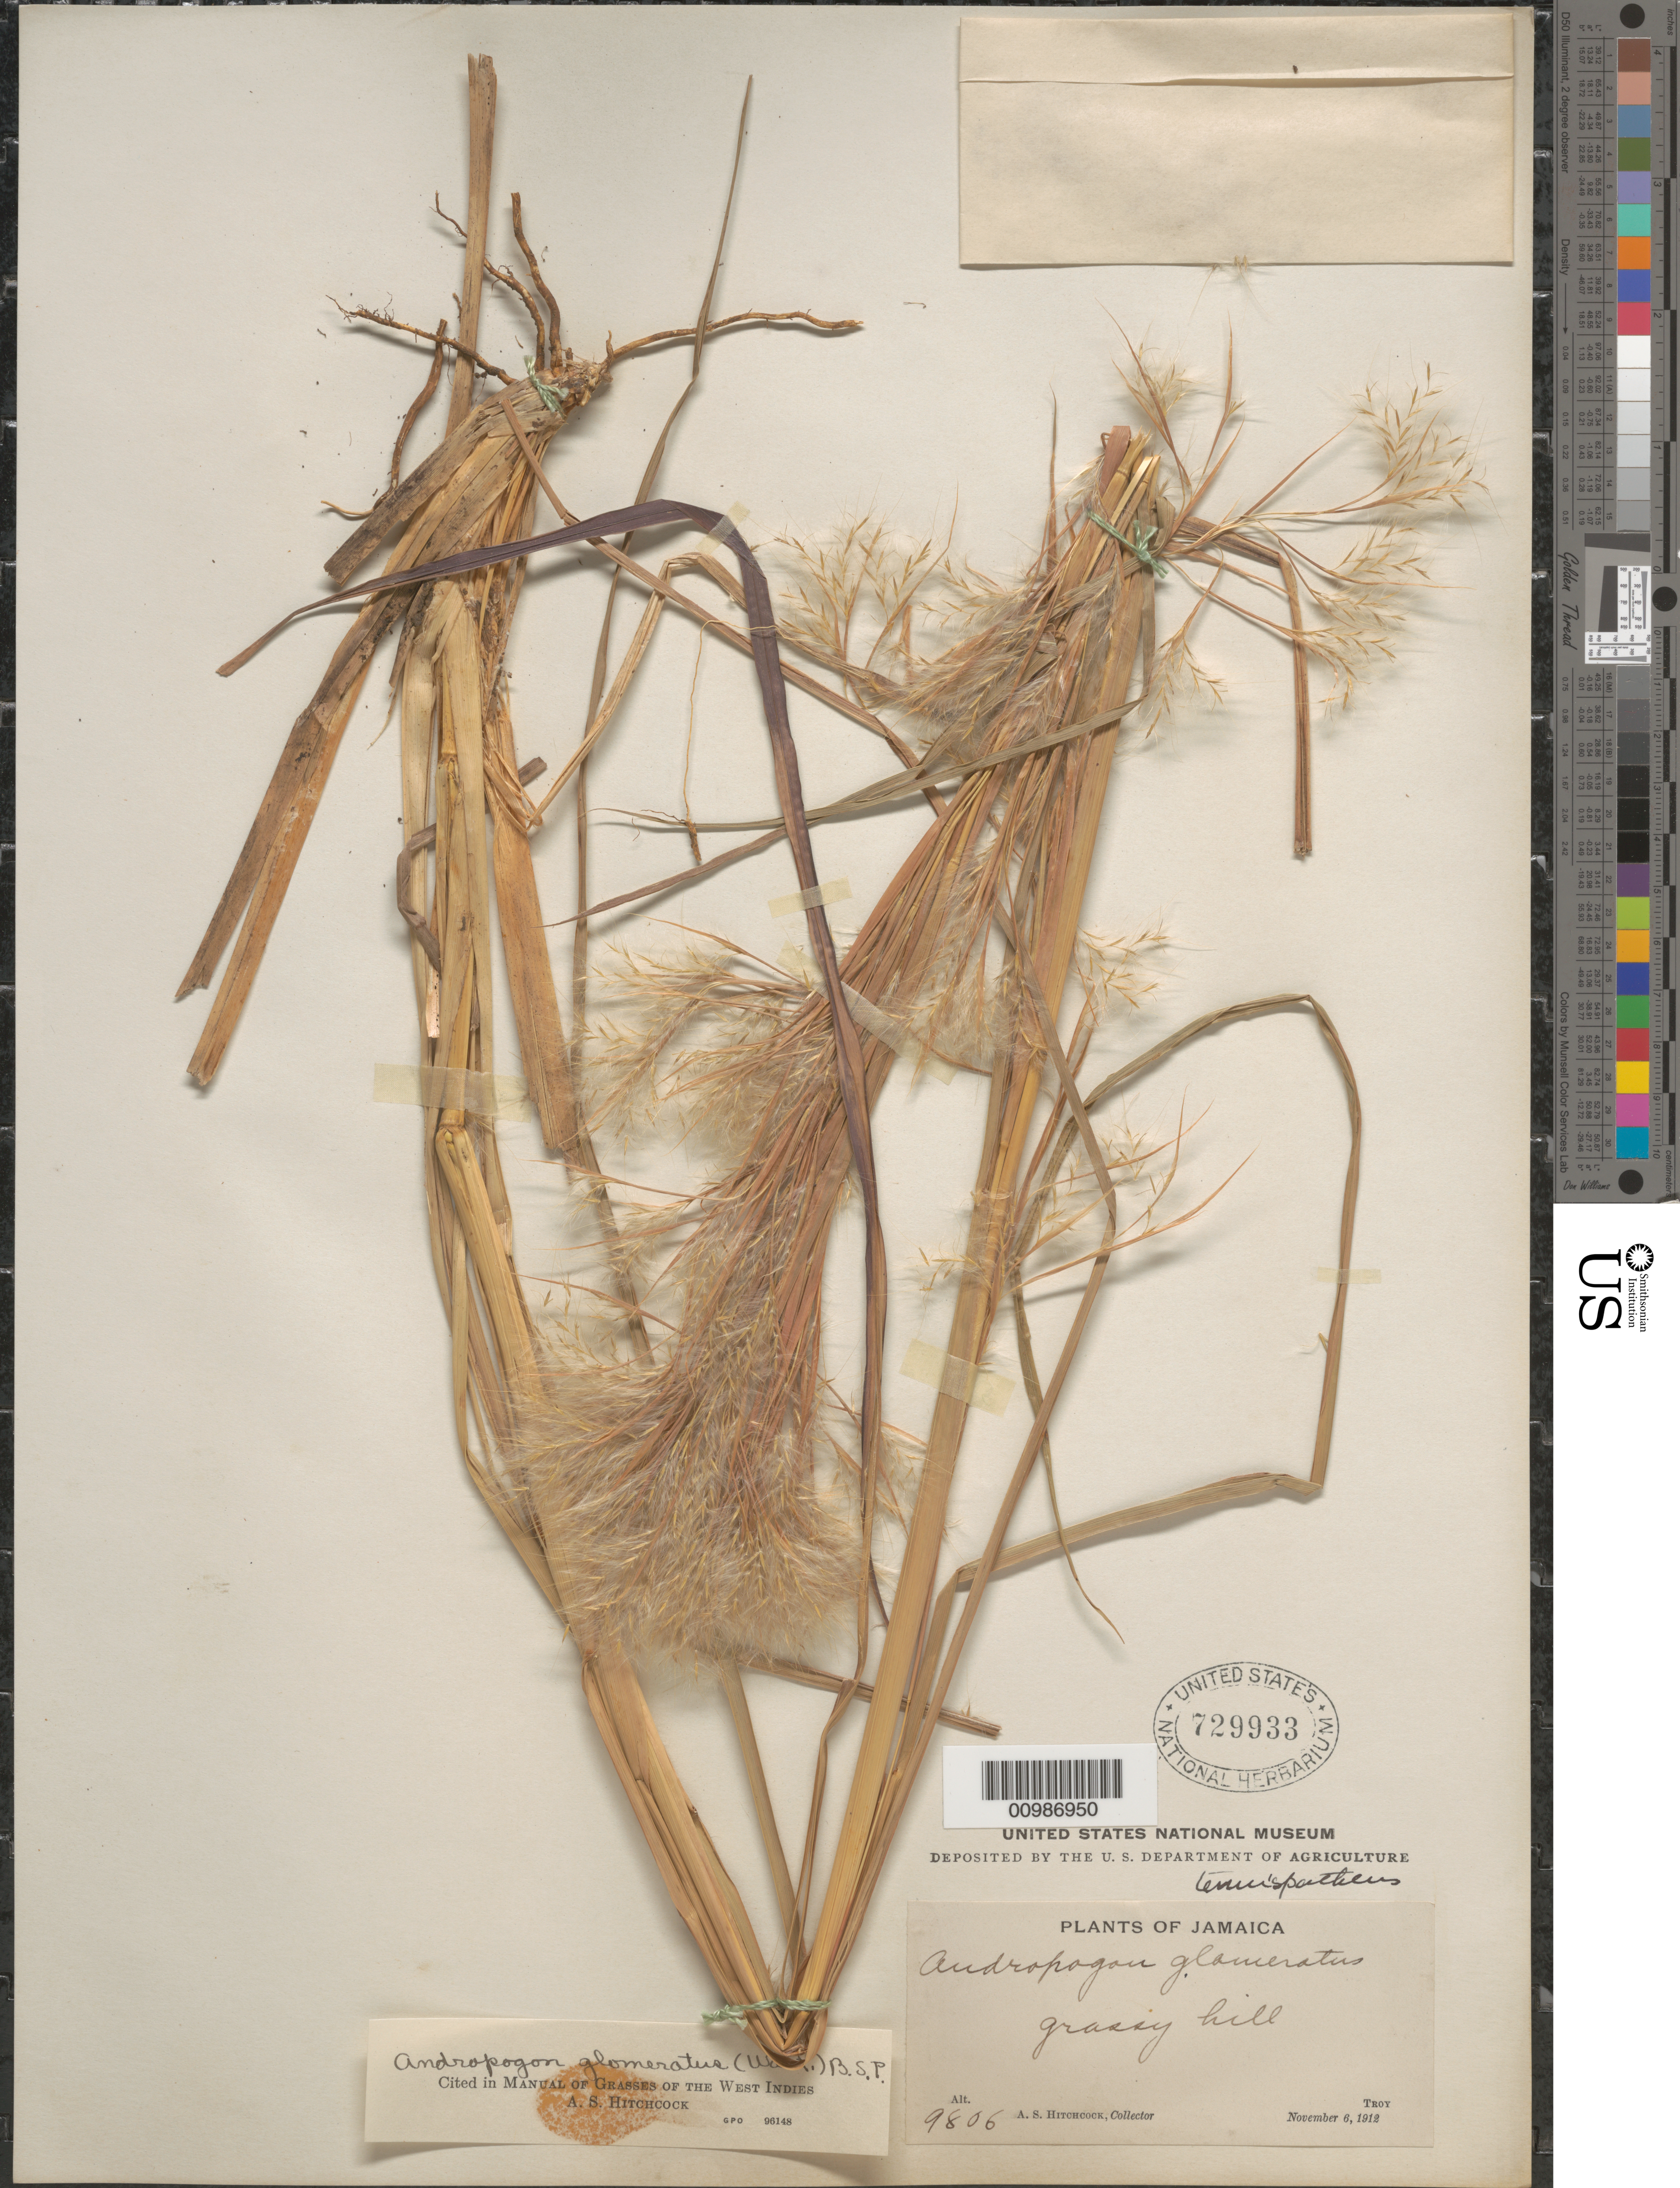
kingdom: Plantae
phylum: Tracheophyta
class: Liliopsida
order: Poales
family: Poaceae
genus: Andropogon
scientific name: Andropogon glomeratus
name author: (Walter) Britton, Stearns & Poggenb.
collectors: A. S. Hitchcock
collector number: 9806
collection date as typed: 06 Nov 1912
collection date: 1912-11-06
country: Jamaica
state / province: Saint Mary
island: Jamaica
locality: Troy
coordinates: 0 N, 0 E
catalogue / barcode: US 729933